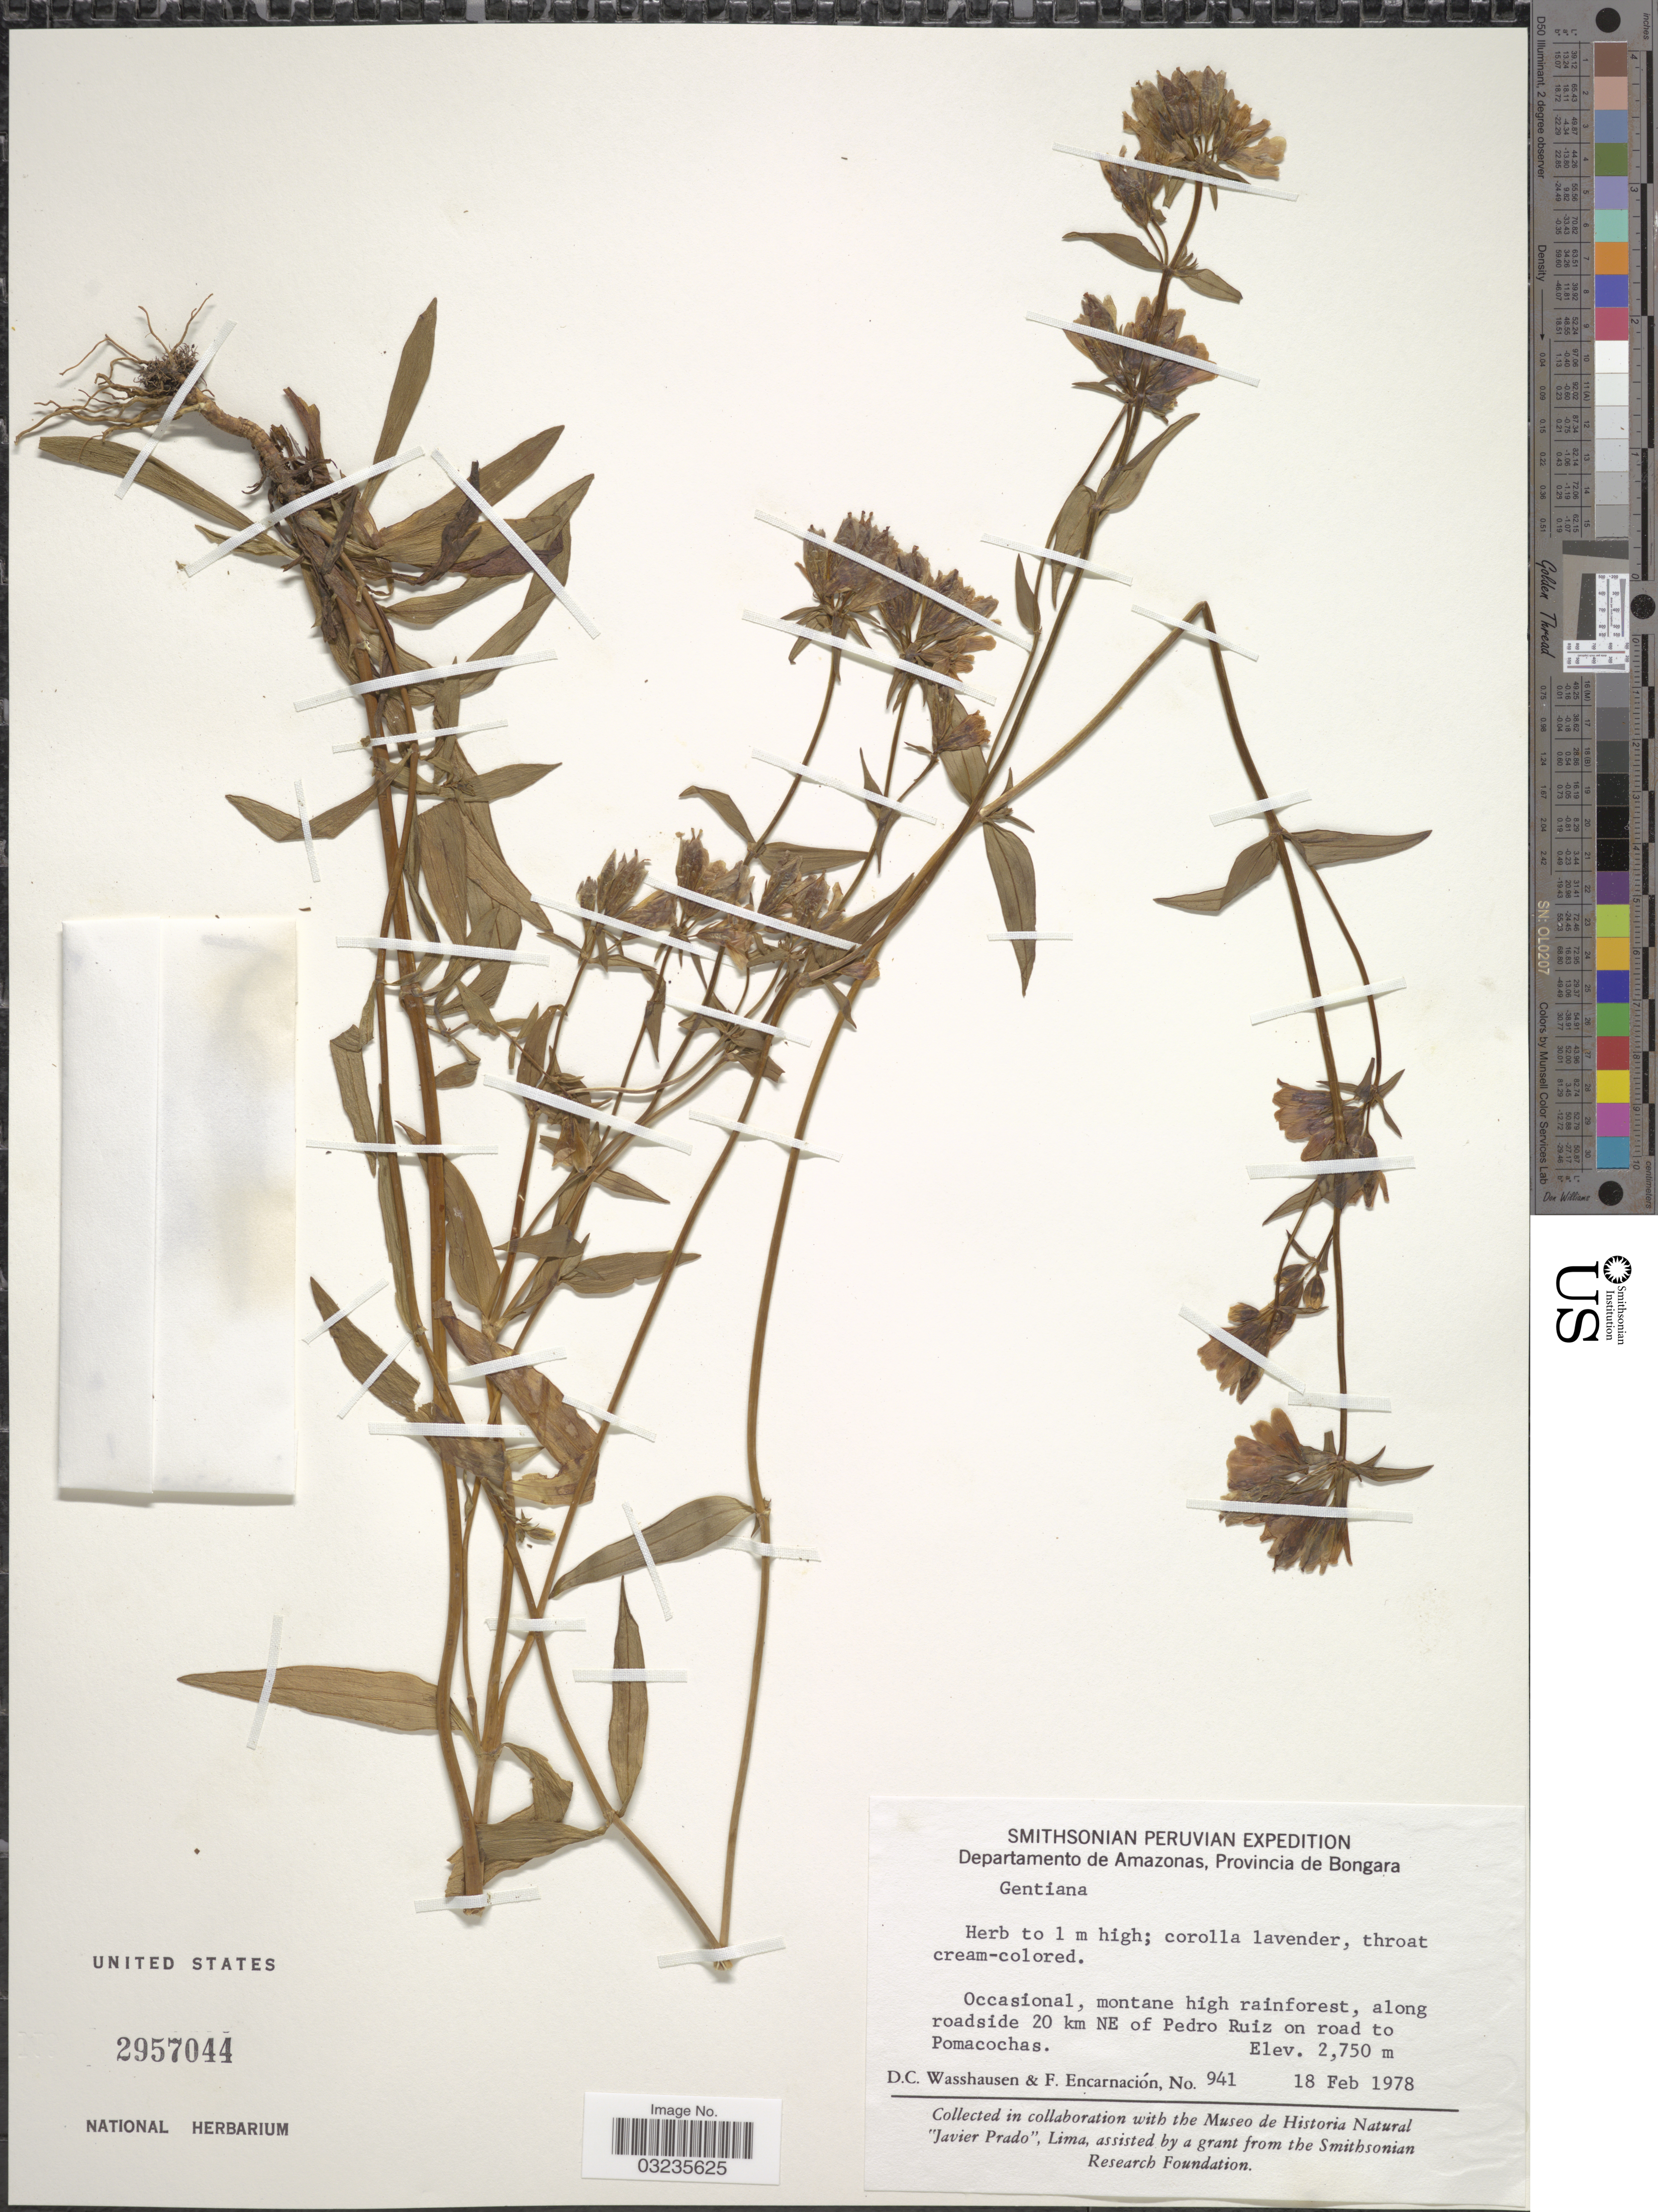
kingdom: Plantae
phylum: Tracheophyta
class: Magnoliopsida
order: Gentianales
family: Gentianaceae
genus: Gentiana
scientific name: Gentiana sp.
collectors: D. C. Wasshausen & F. Encarnación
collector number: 941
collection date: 1978-02-18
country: Peru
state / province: Amazonas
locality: Departamento de Amazonas, Provincia de Bongara. Along roadside 20 km NE of Pedro Ruiz on road to Pomacochas.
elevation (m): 2750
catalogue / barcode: US 2957044